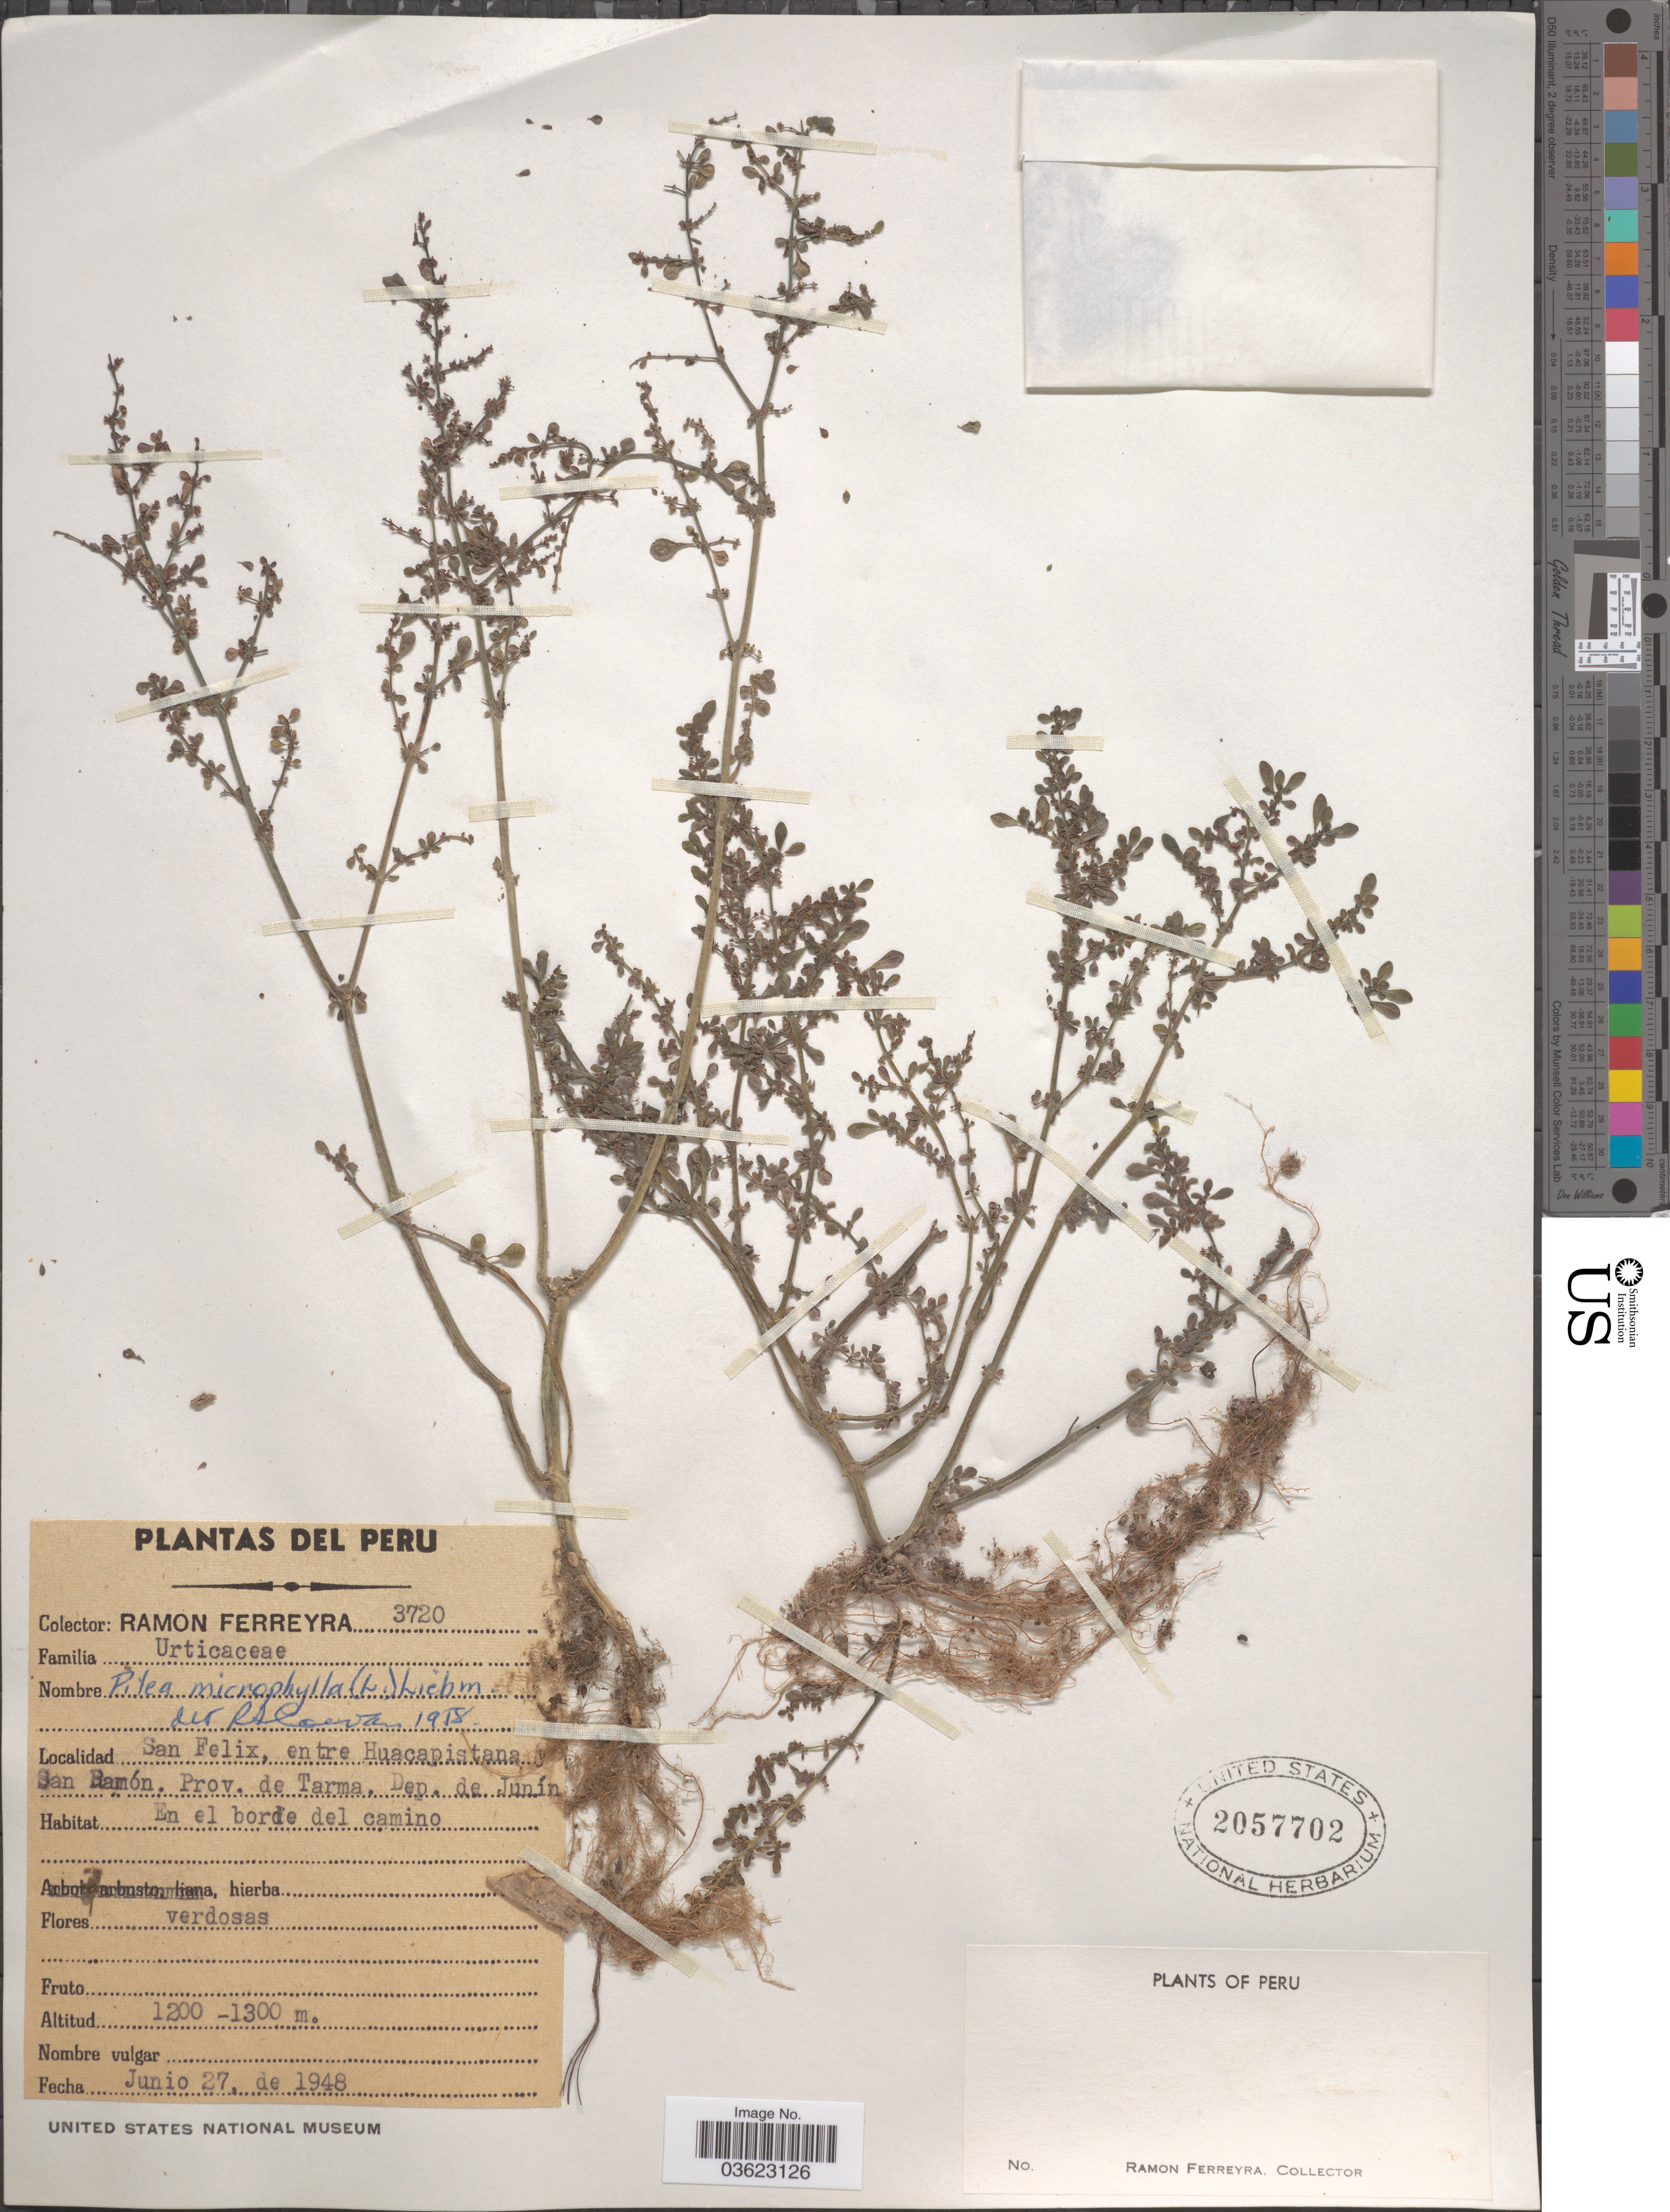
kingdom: Plantae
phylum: Tracheophyta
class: Magnoliopsida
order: Rosales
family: Urticaceae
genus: Pilea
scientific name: Pilea microphylla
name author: (L.) Liebm.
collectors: R. A. Ferreyra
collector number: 3720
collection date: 1948-06-27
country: Peru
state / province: Junín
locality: San Felix, entre Huacapistana. San Ramón. Prov. de Tarma, Dep. de Junín.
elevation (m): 1200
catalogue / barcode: US 2057702